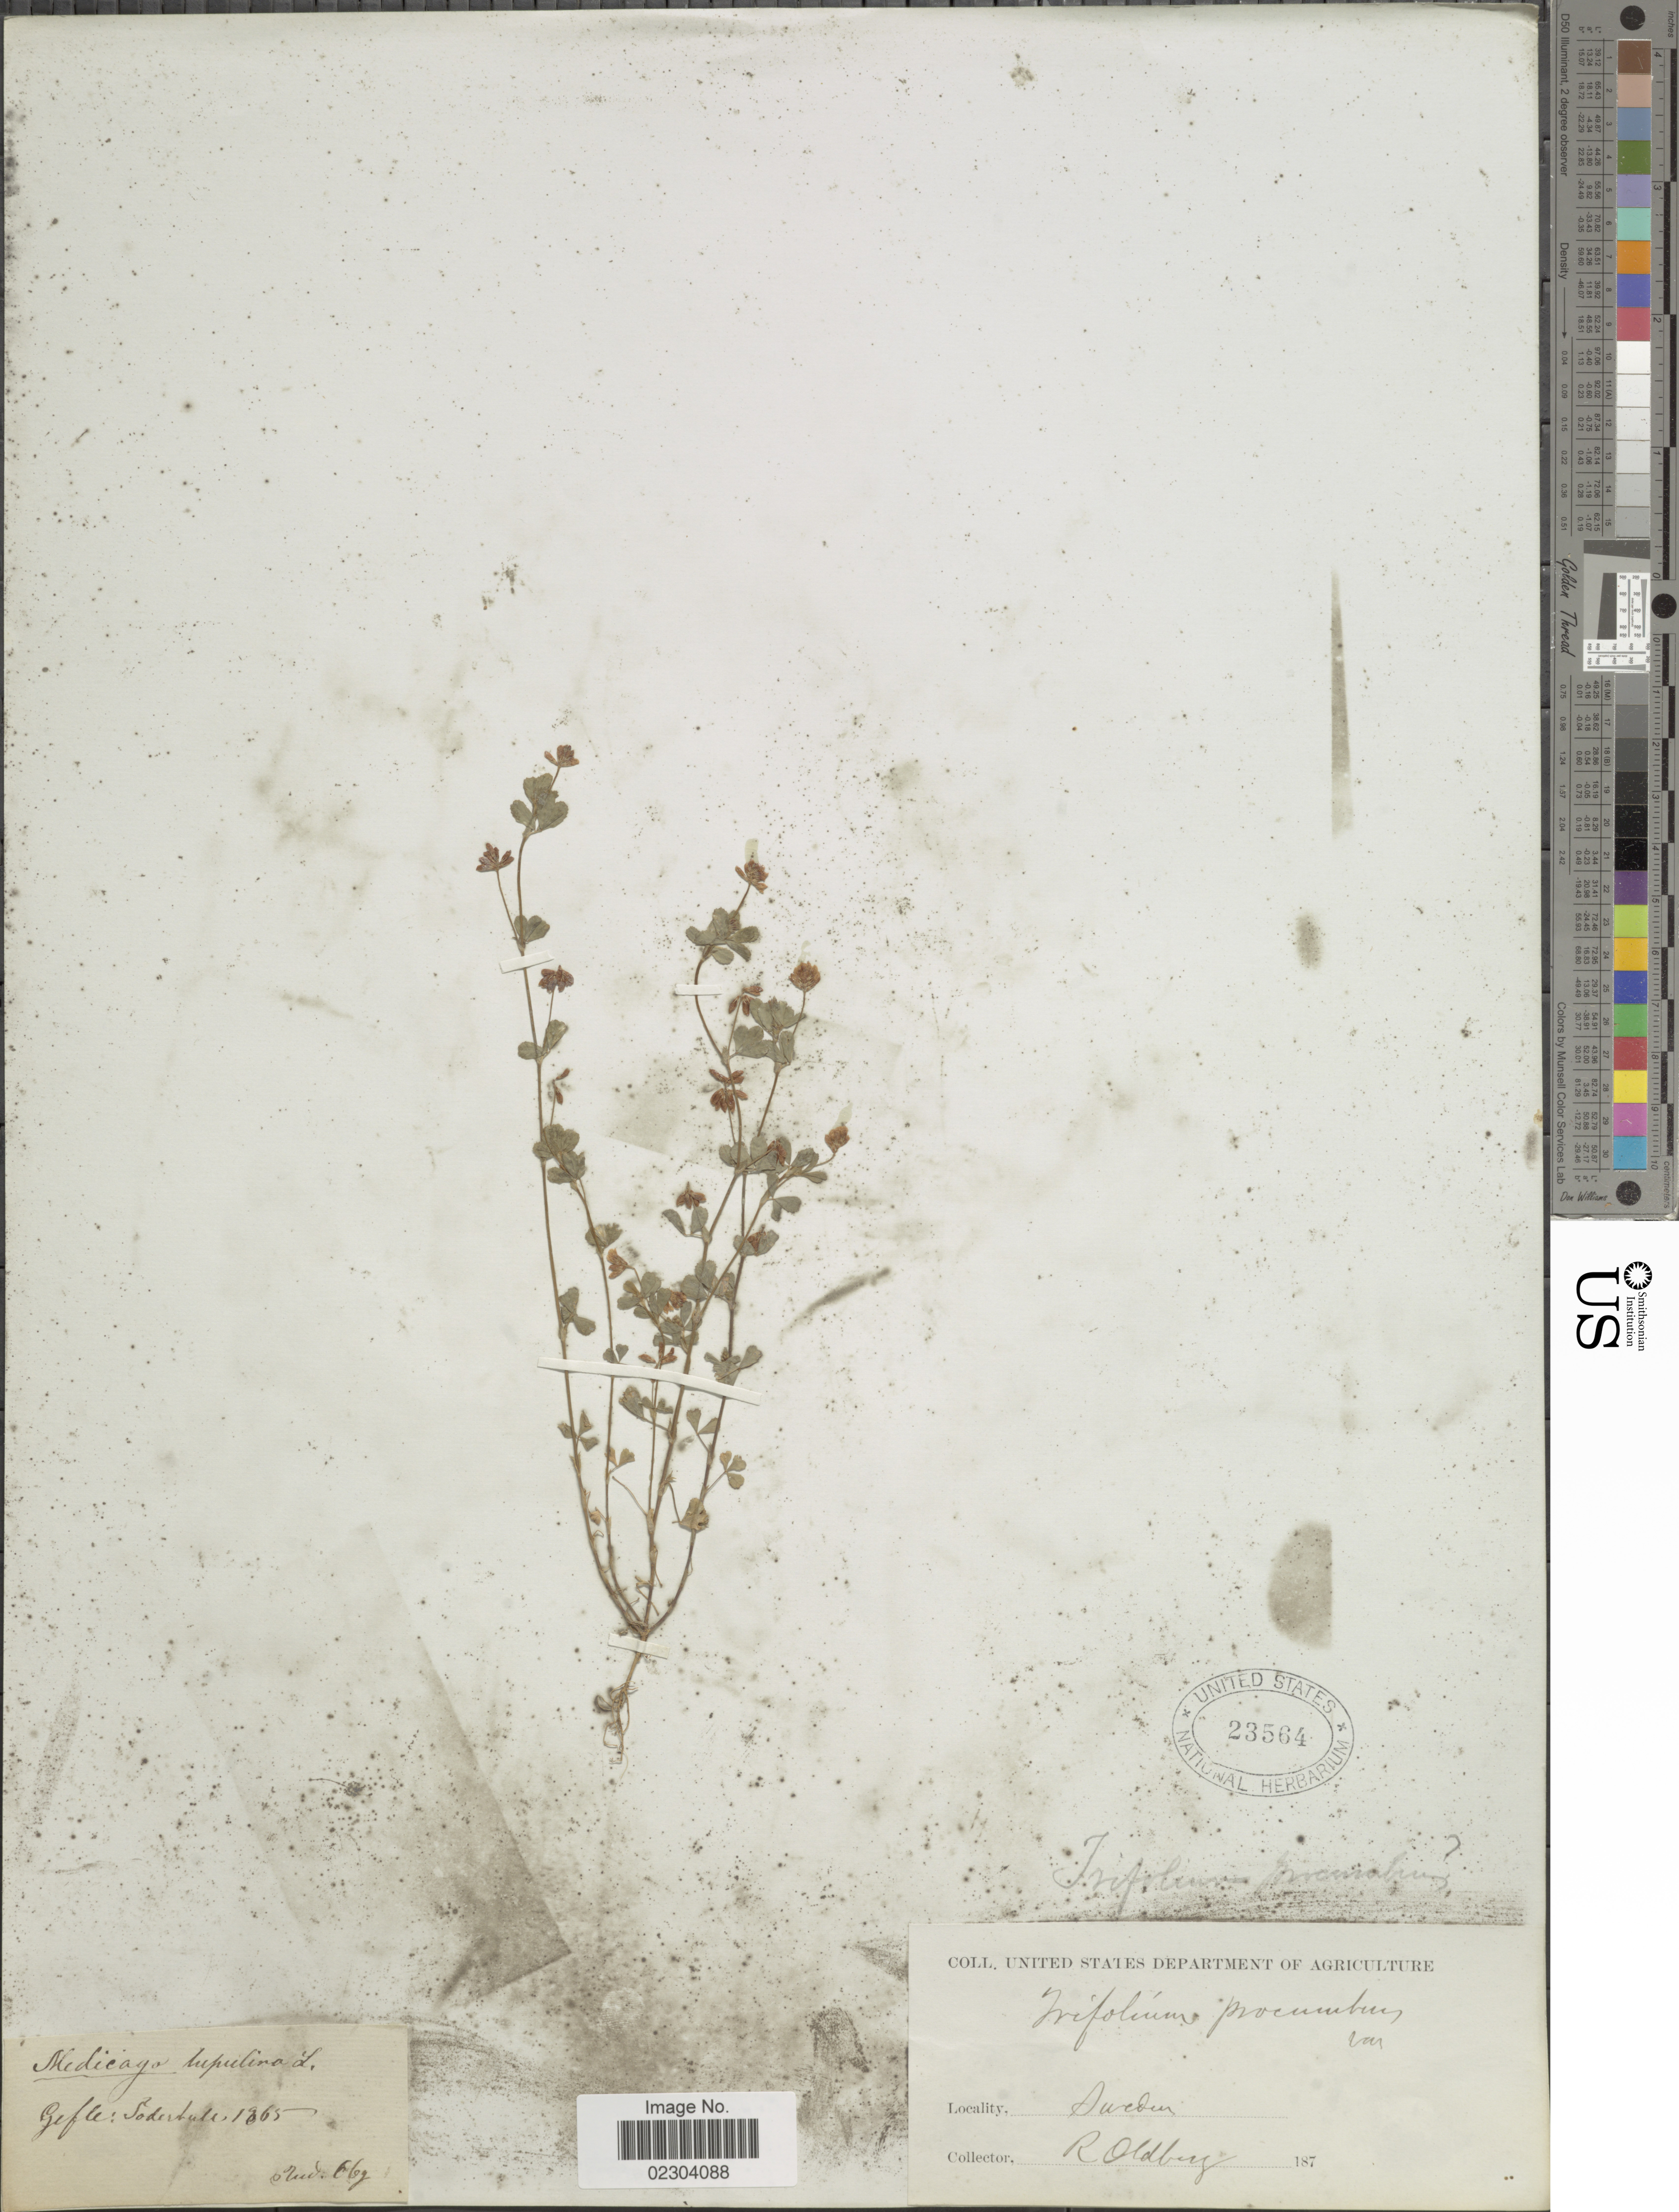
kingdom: Plantae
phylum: Tracheophyta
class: Magnoliopsida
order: Fabales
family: Fabaceae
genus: Trifolium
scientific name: Trifolium dubium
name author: Sibth.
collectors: R. Oldberg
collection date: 1865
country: Sweden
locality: Gefle: Sodertull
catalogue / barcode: US 23564